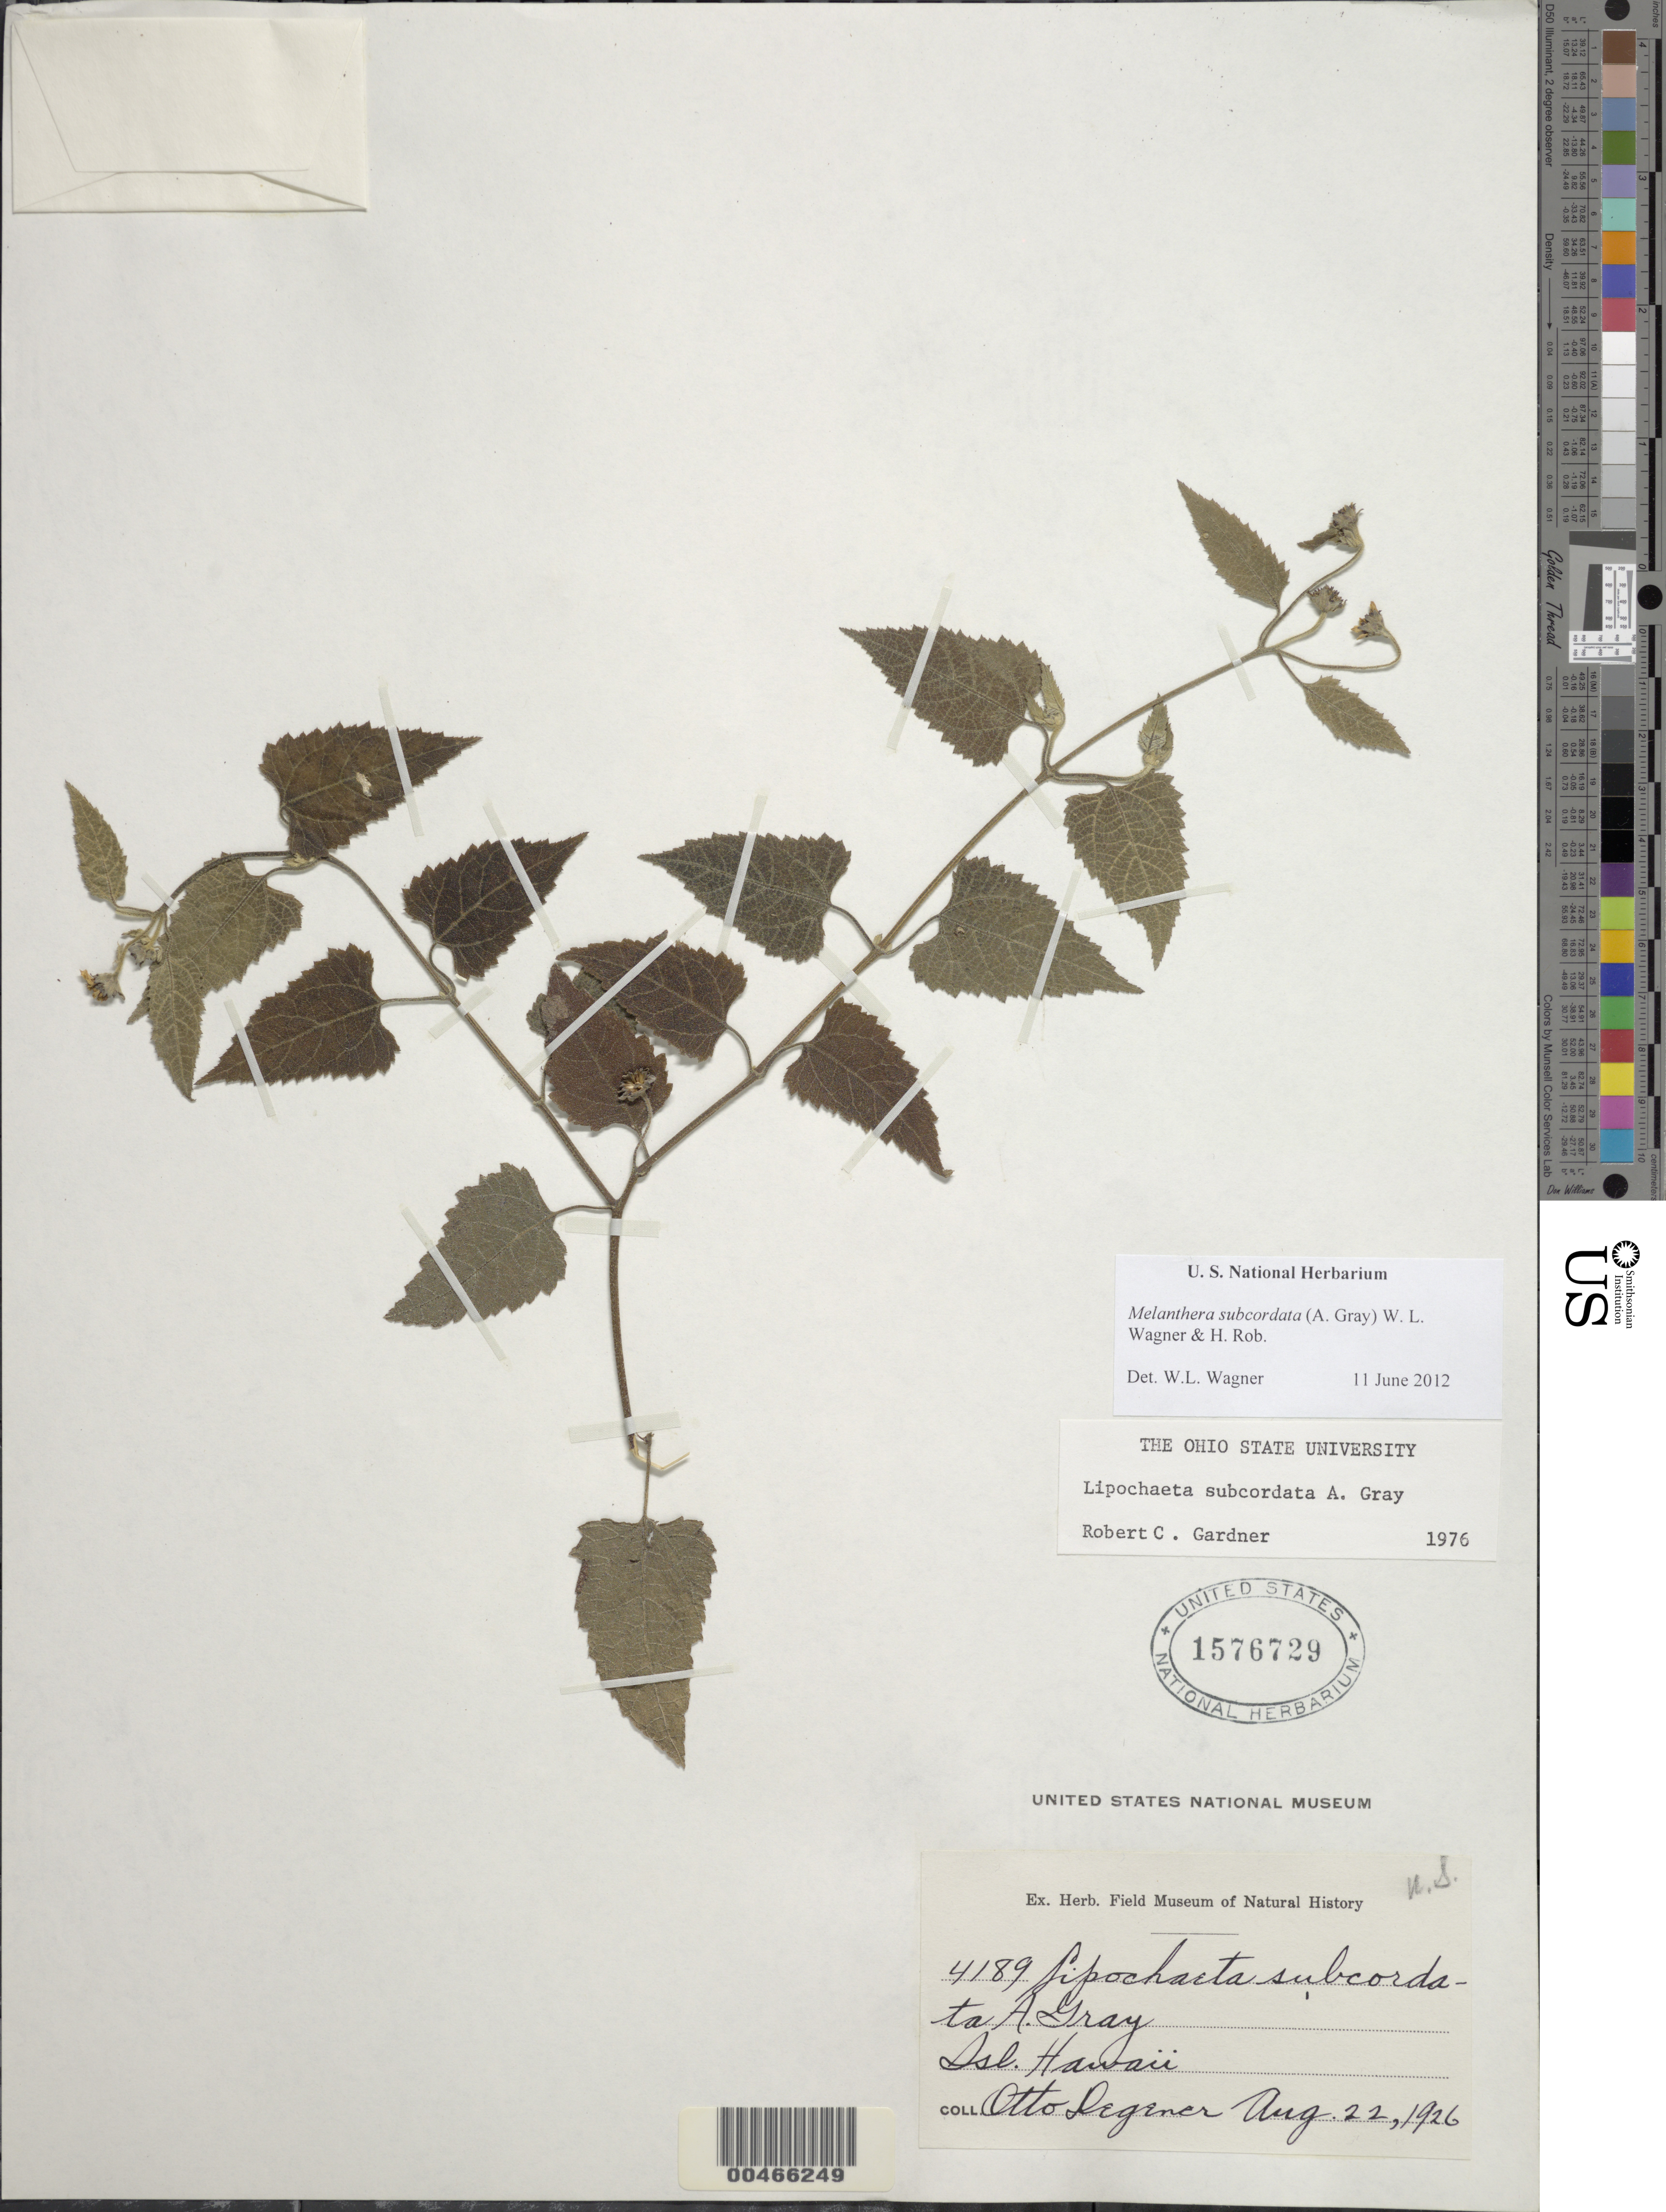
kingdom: Plantae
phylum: Tracheophyta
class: Magnoliopsida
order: Asterales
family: Asteraceae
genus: Wollastonia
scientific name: Wollastonia subcordata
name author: (A. Gray) Orchard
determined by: Wagner, W. L., (BOT), Smithsonian Institution - National Museum of Natural History (UNITED STATES)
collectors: O. Degener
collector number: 4189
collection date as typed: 22 Aug 1926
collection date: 1926-08-22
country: United States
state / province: Hawaii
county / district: Hawaii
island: Hawaii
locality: Isl. Hawaii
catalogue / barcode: US 1576729